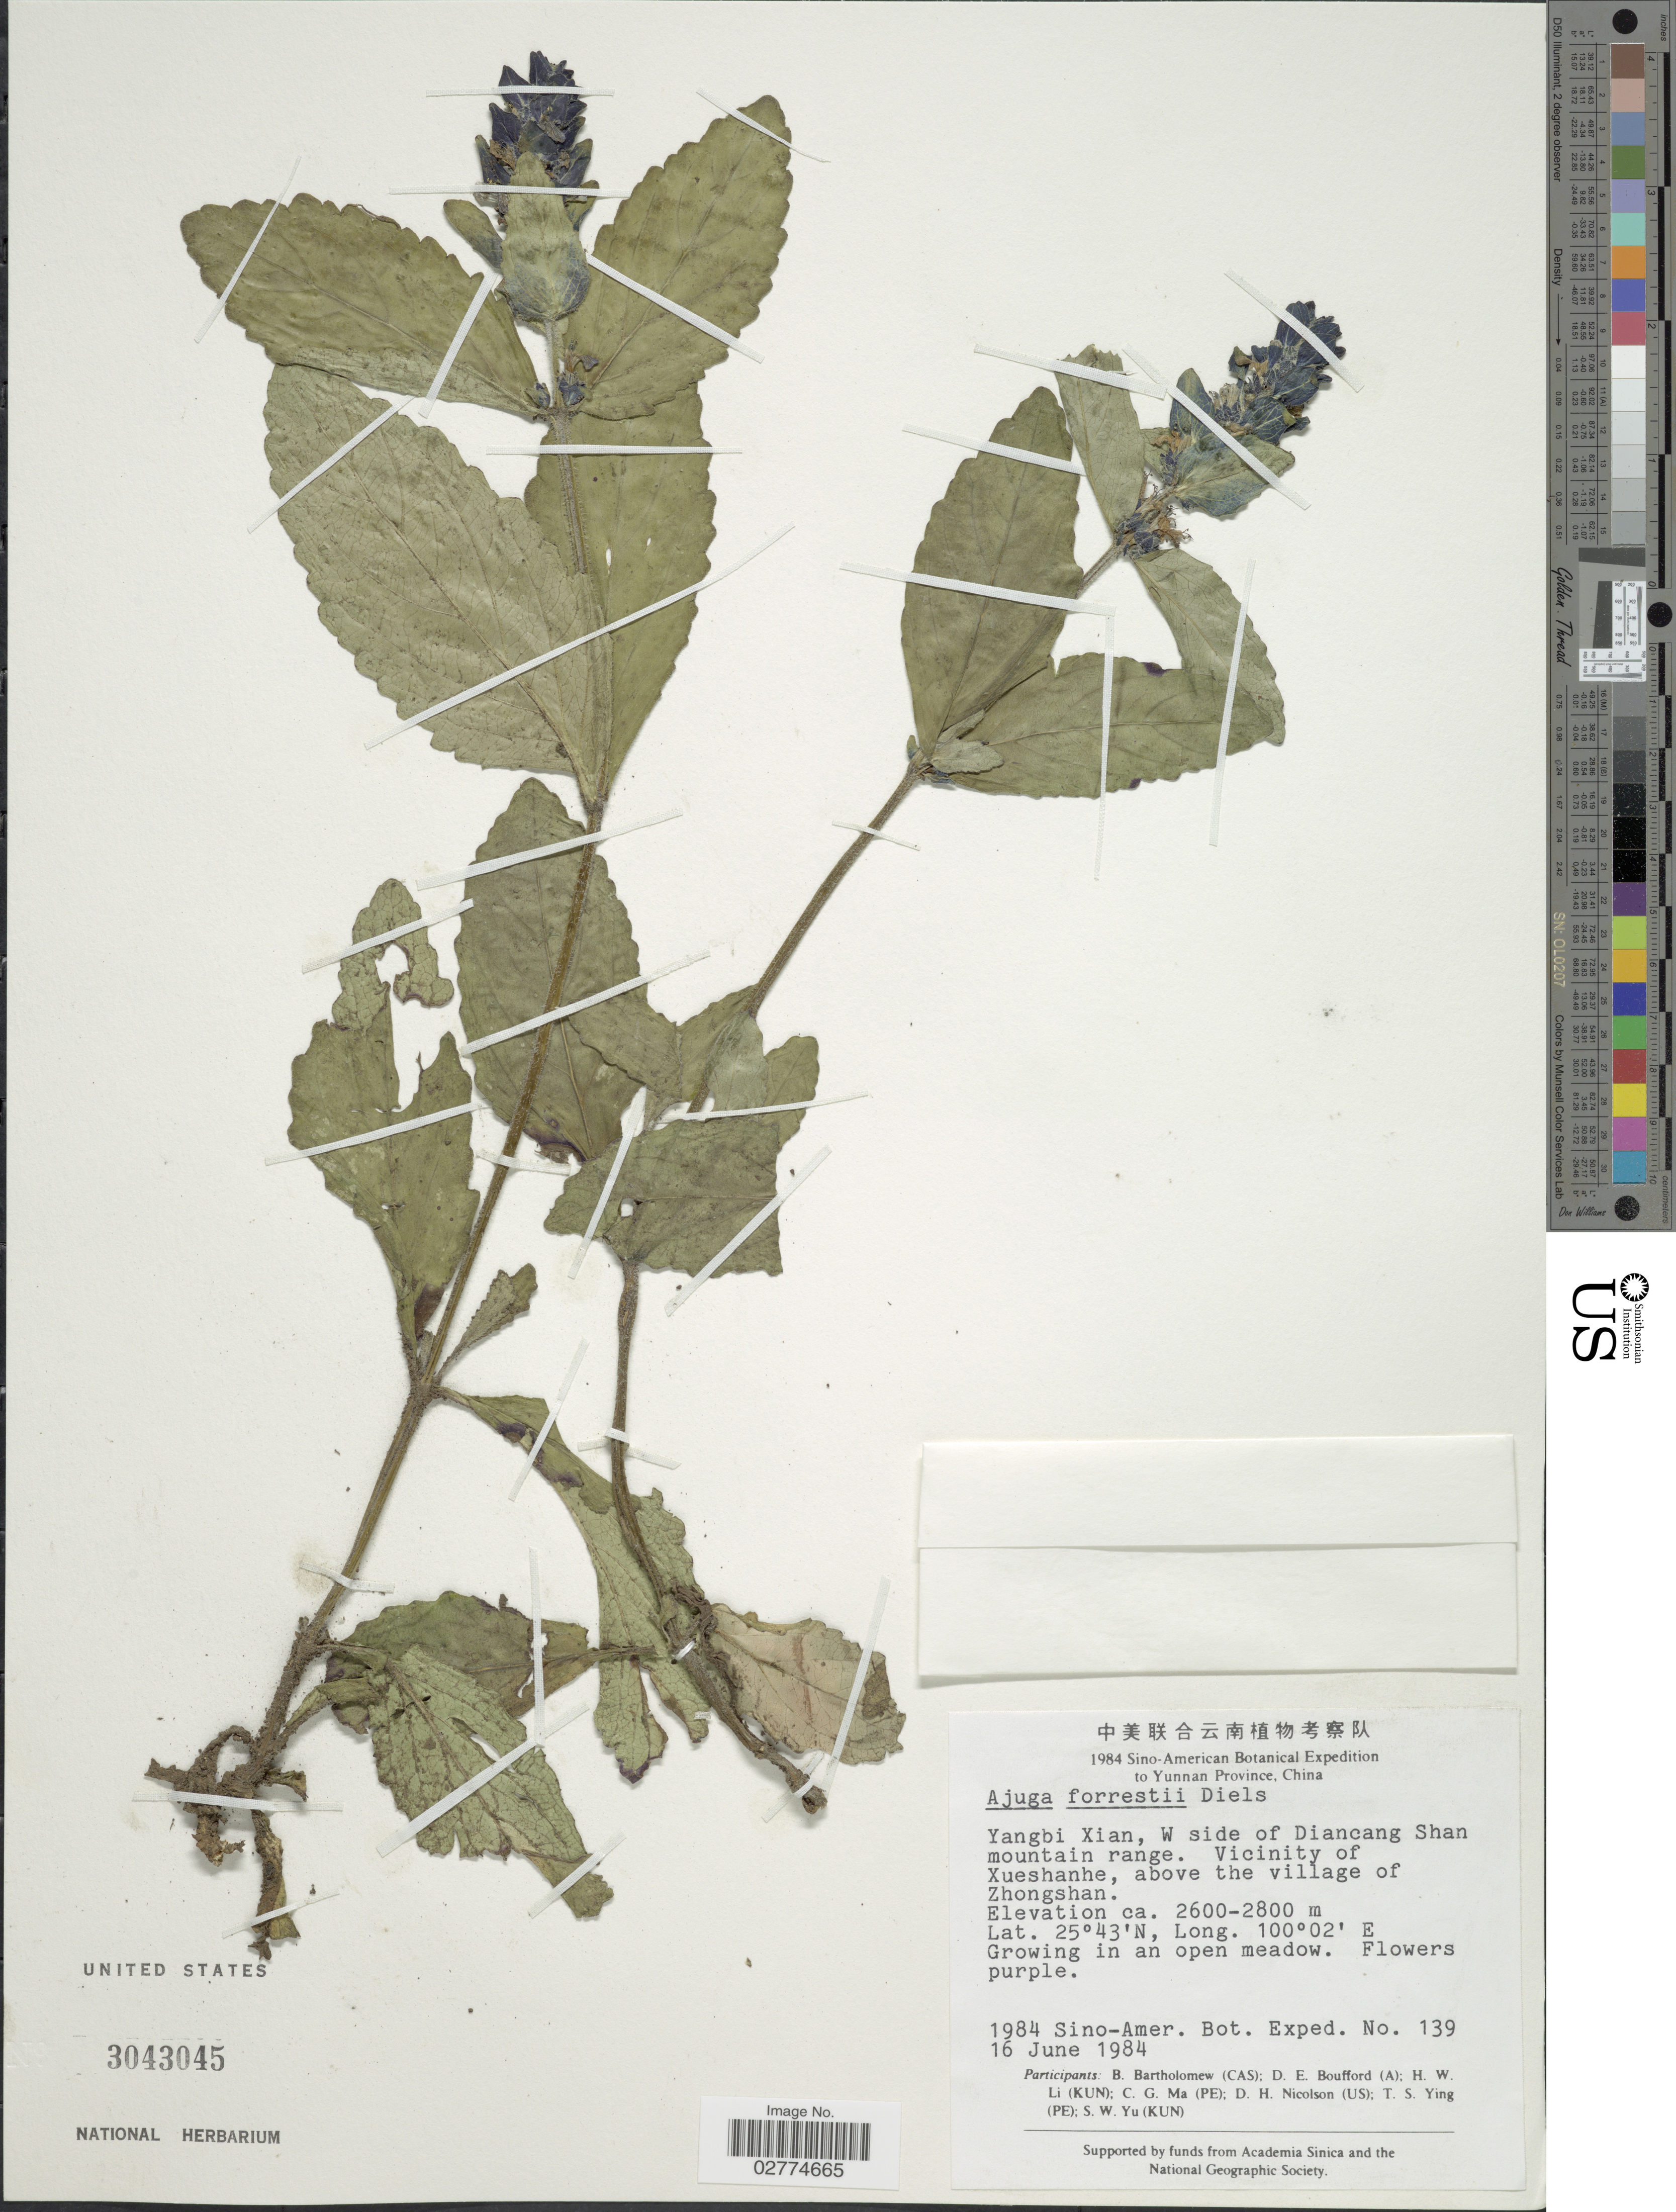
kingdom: Plantae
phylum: Tracheophyta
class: Magnoliopsida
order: Lamiales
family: Lamiaceae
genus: Ajuga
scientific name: Ajuga forrestii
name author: Diels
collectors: Sino-Amer. Bot. Exped. 1984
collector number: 139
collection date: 1984-06-16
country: China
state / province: Yunnan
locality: Yunnan Province, Yangbi Xian, W side of Diancang Shan mountain range. Vicinity of Xueshanhe, above the village of Zhongshan.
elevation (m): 2600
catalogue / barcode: US 3043045